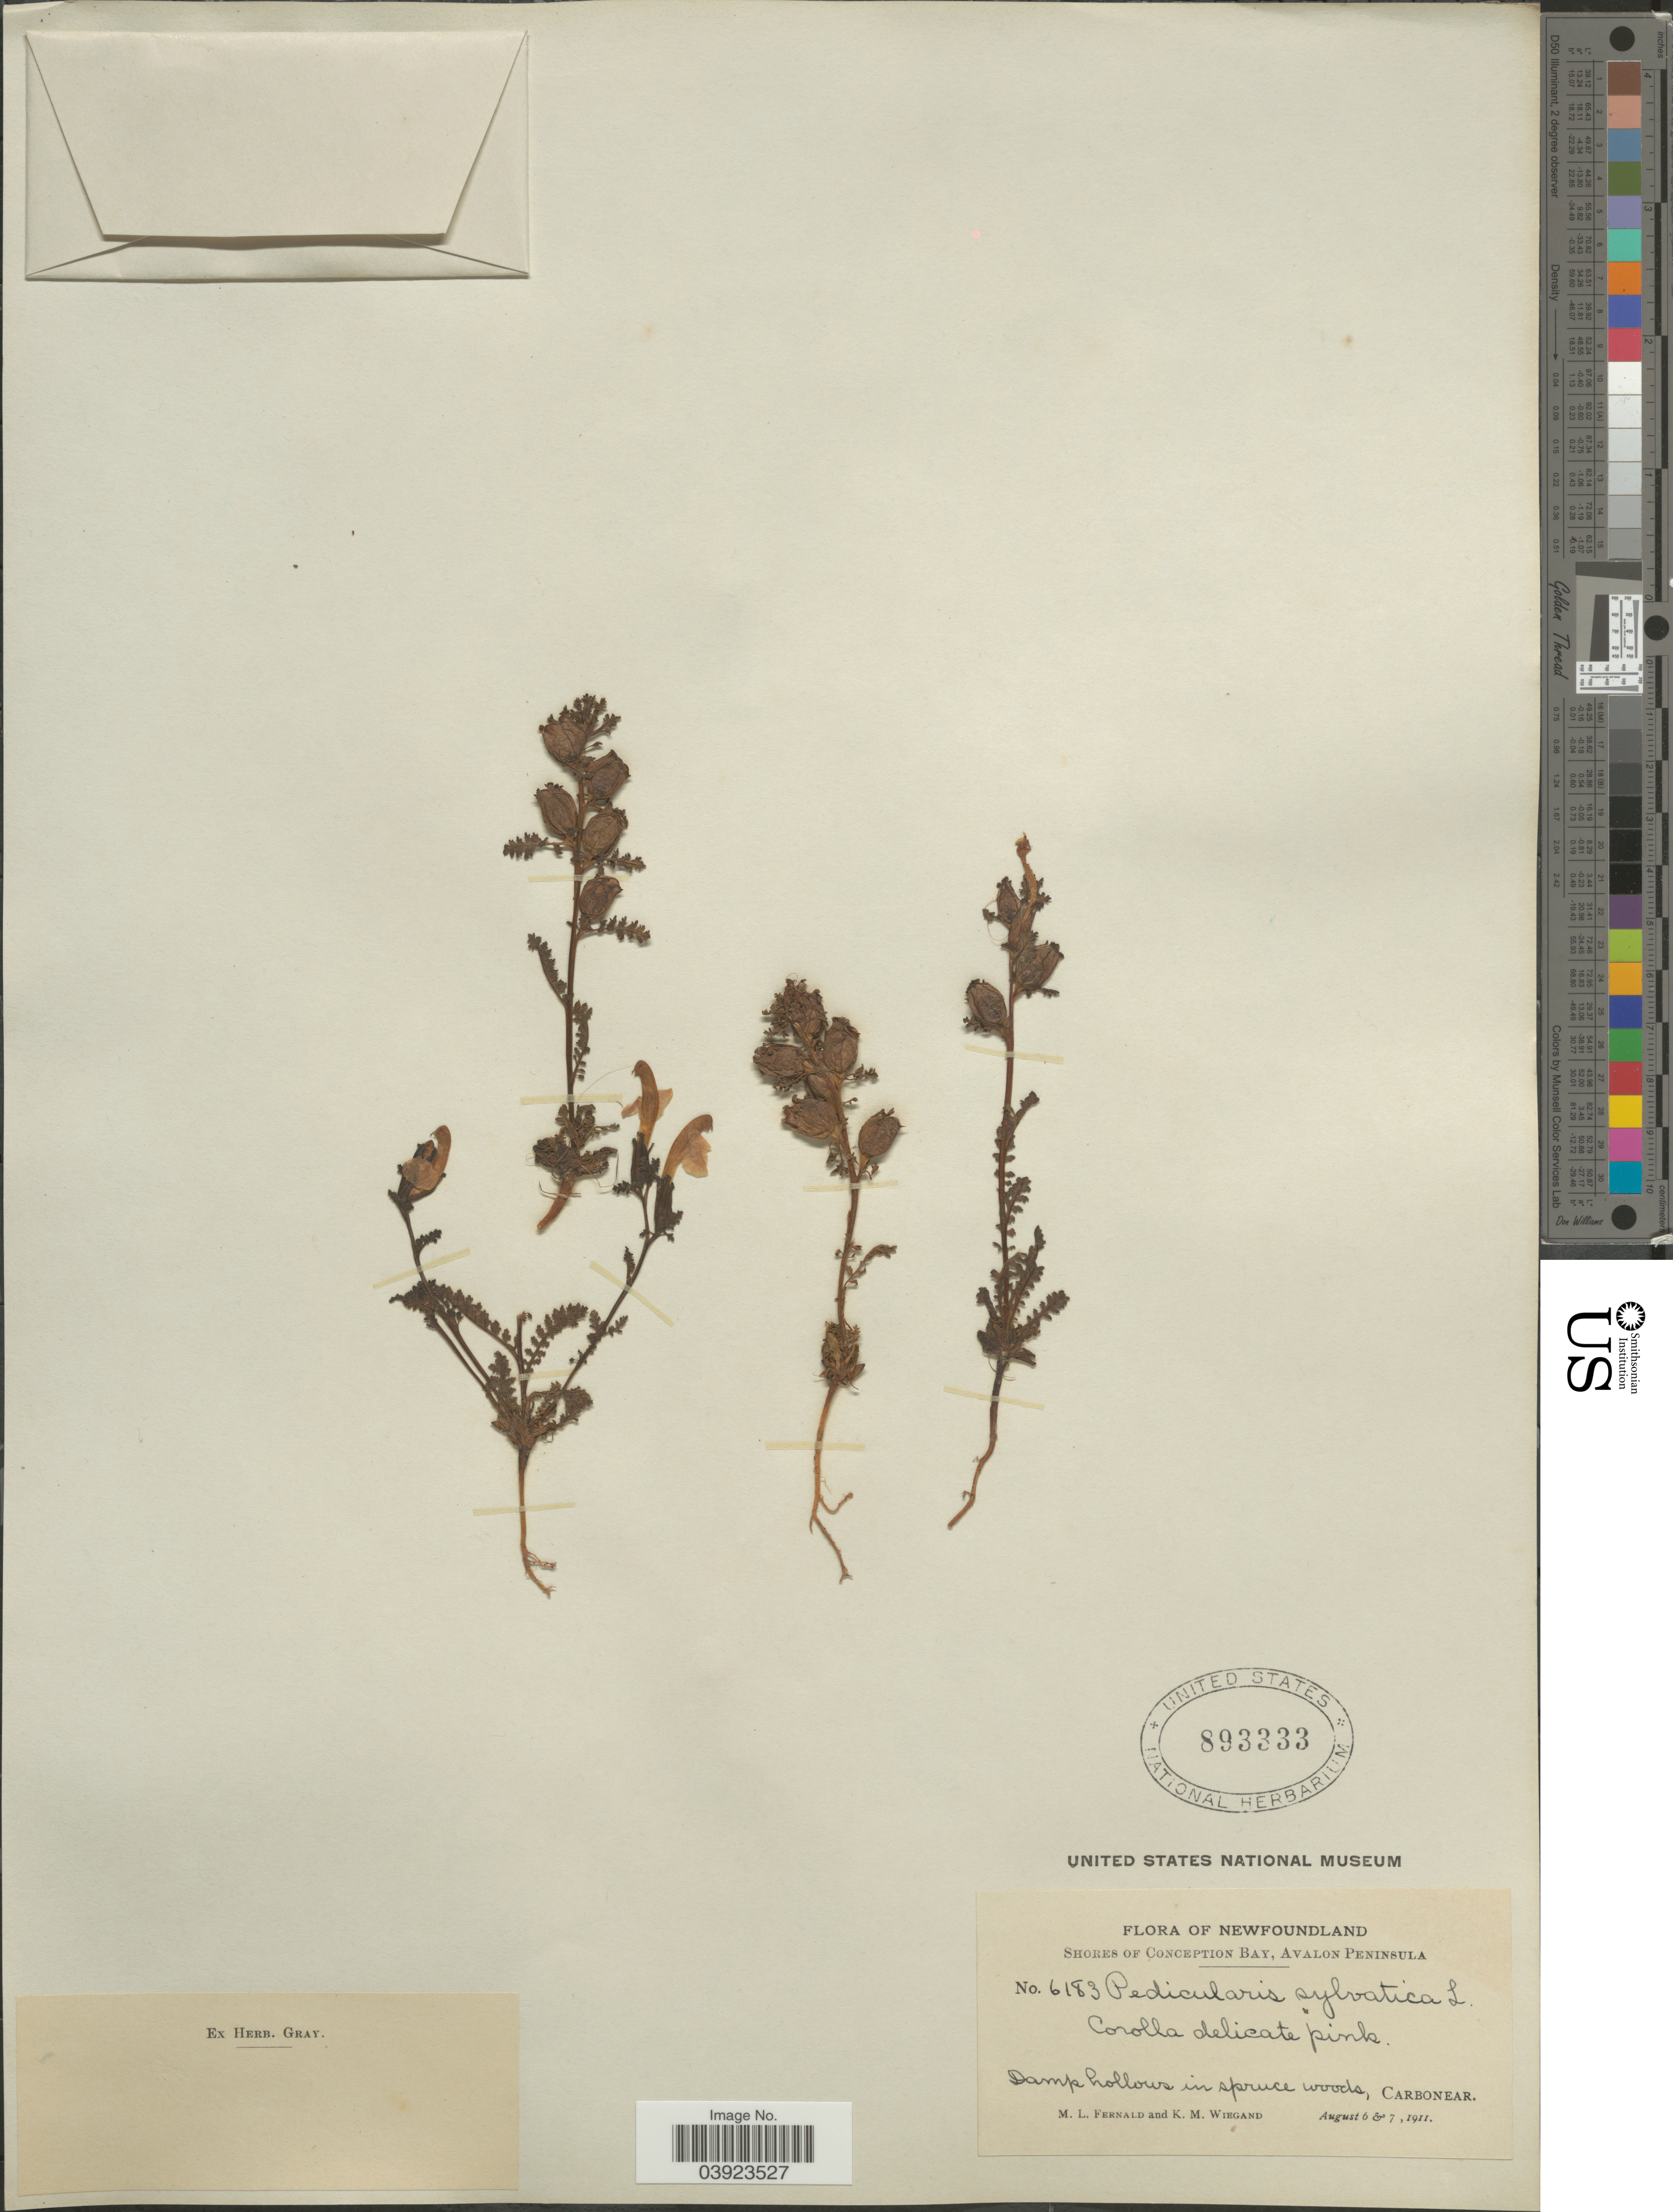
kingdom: Plantae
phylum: Tracheophyta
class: Magnoliopsida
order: Lamiales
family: Orobanchaceae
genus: Pedicularis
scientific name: Pedicularis sylvatica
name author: L.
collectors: M. L. Fernald & K. M. Wiegand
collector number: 6193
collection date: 1911-08-06/1911-08-07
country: Canada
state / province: Newfoundland and Labrador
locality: Shores of Conception Bay, Avalon Peninsula. Damp hollows in spruce woods, Carbonear.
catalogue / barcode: US 893333